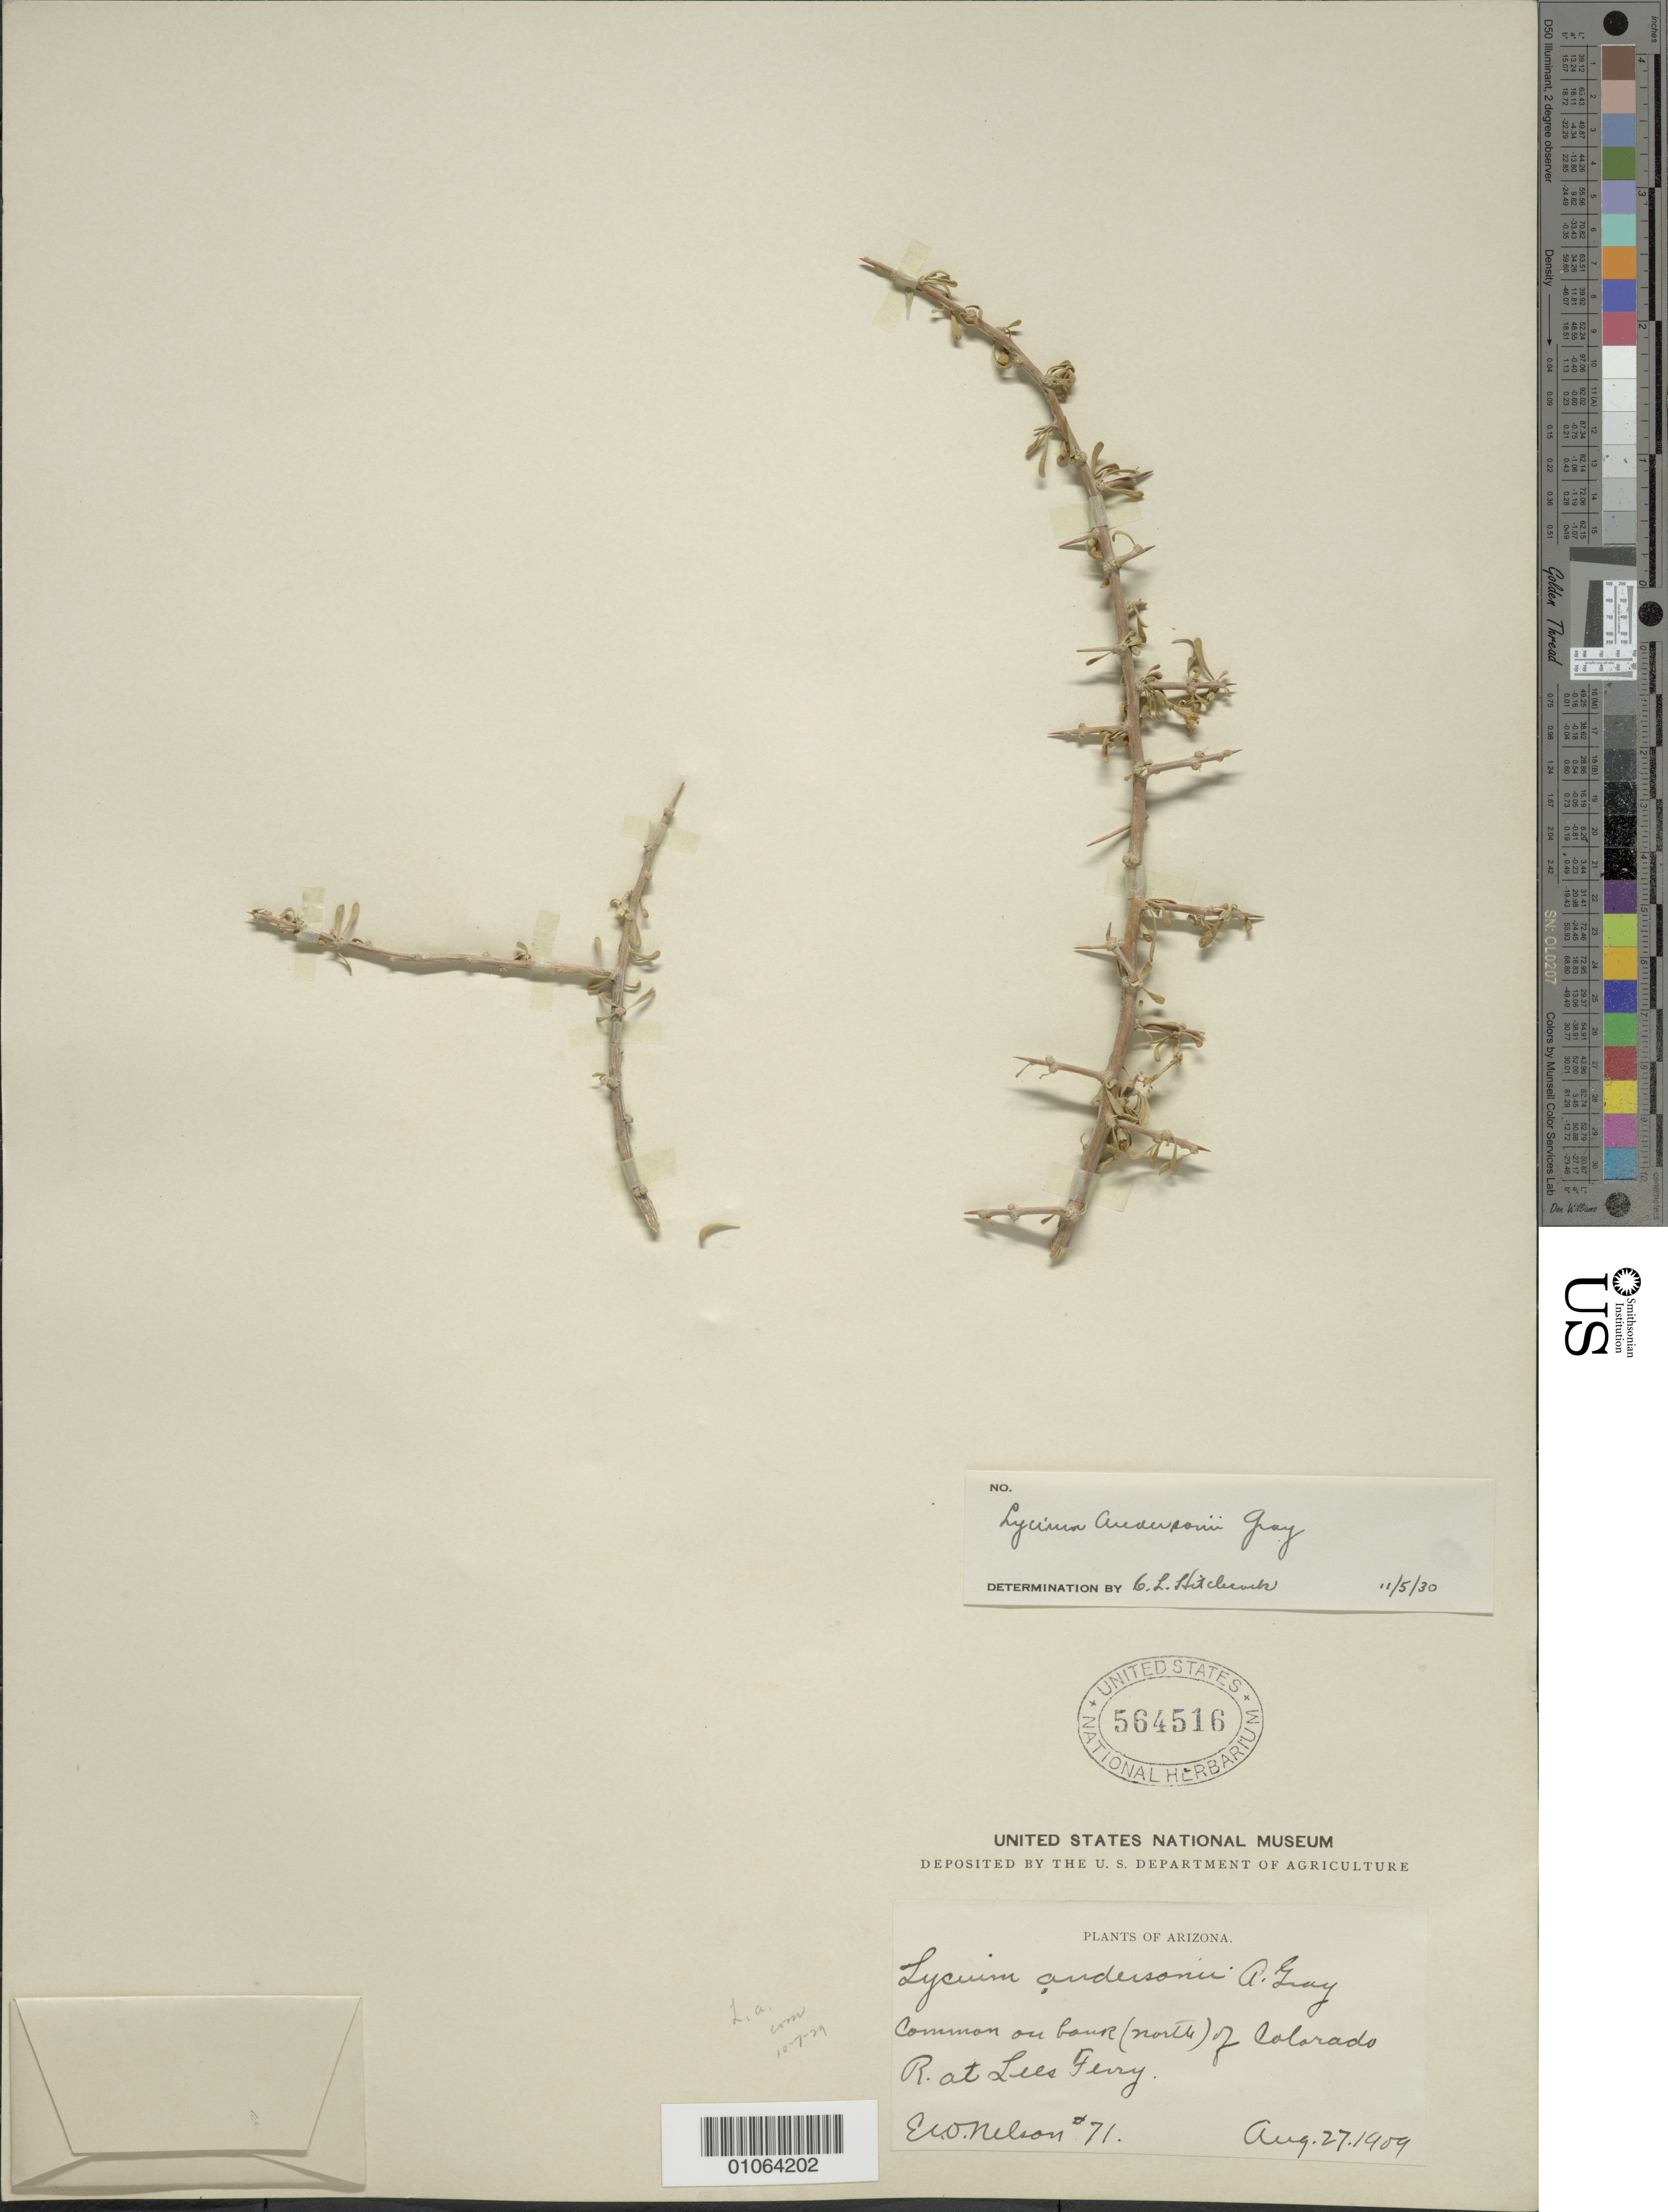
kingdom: Plantae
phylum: Tracheophyta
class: Magnoliopsida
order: Solanales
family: Solanaceae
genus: Lycium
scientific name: Lycium andersonii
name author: A. Gray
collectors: E. W. Nelson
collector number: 71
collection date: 1909-08-27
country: United States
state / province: Arizona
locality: Common on bank (north) of Colorado. R. at Lees Ferry.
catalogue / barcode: US 564516